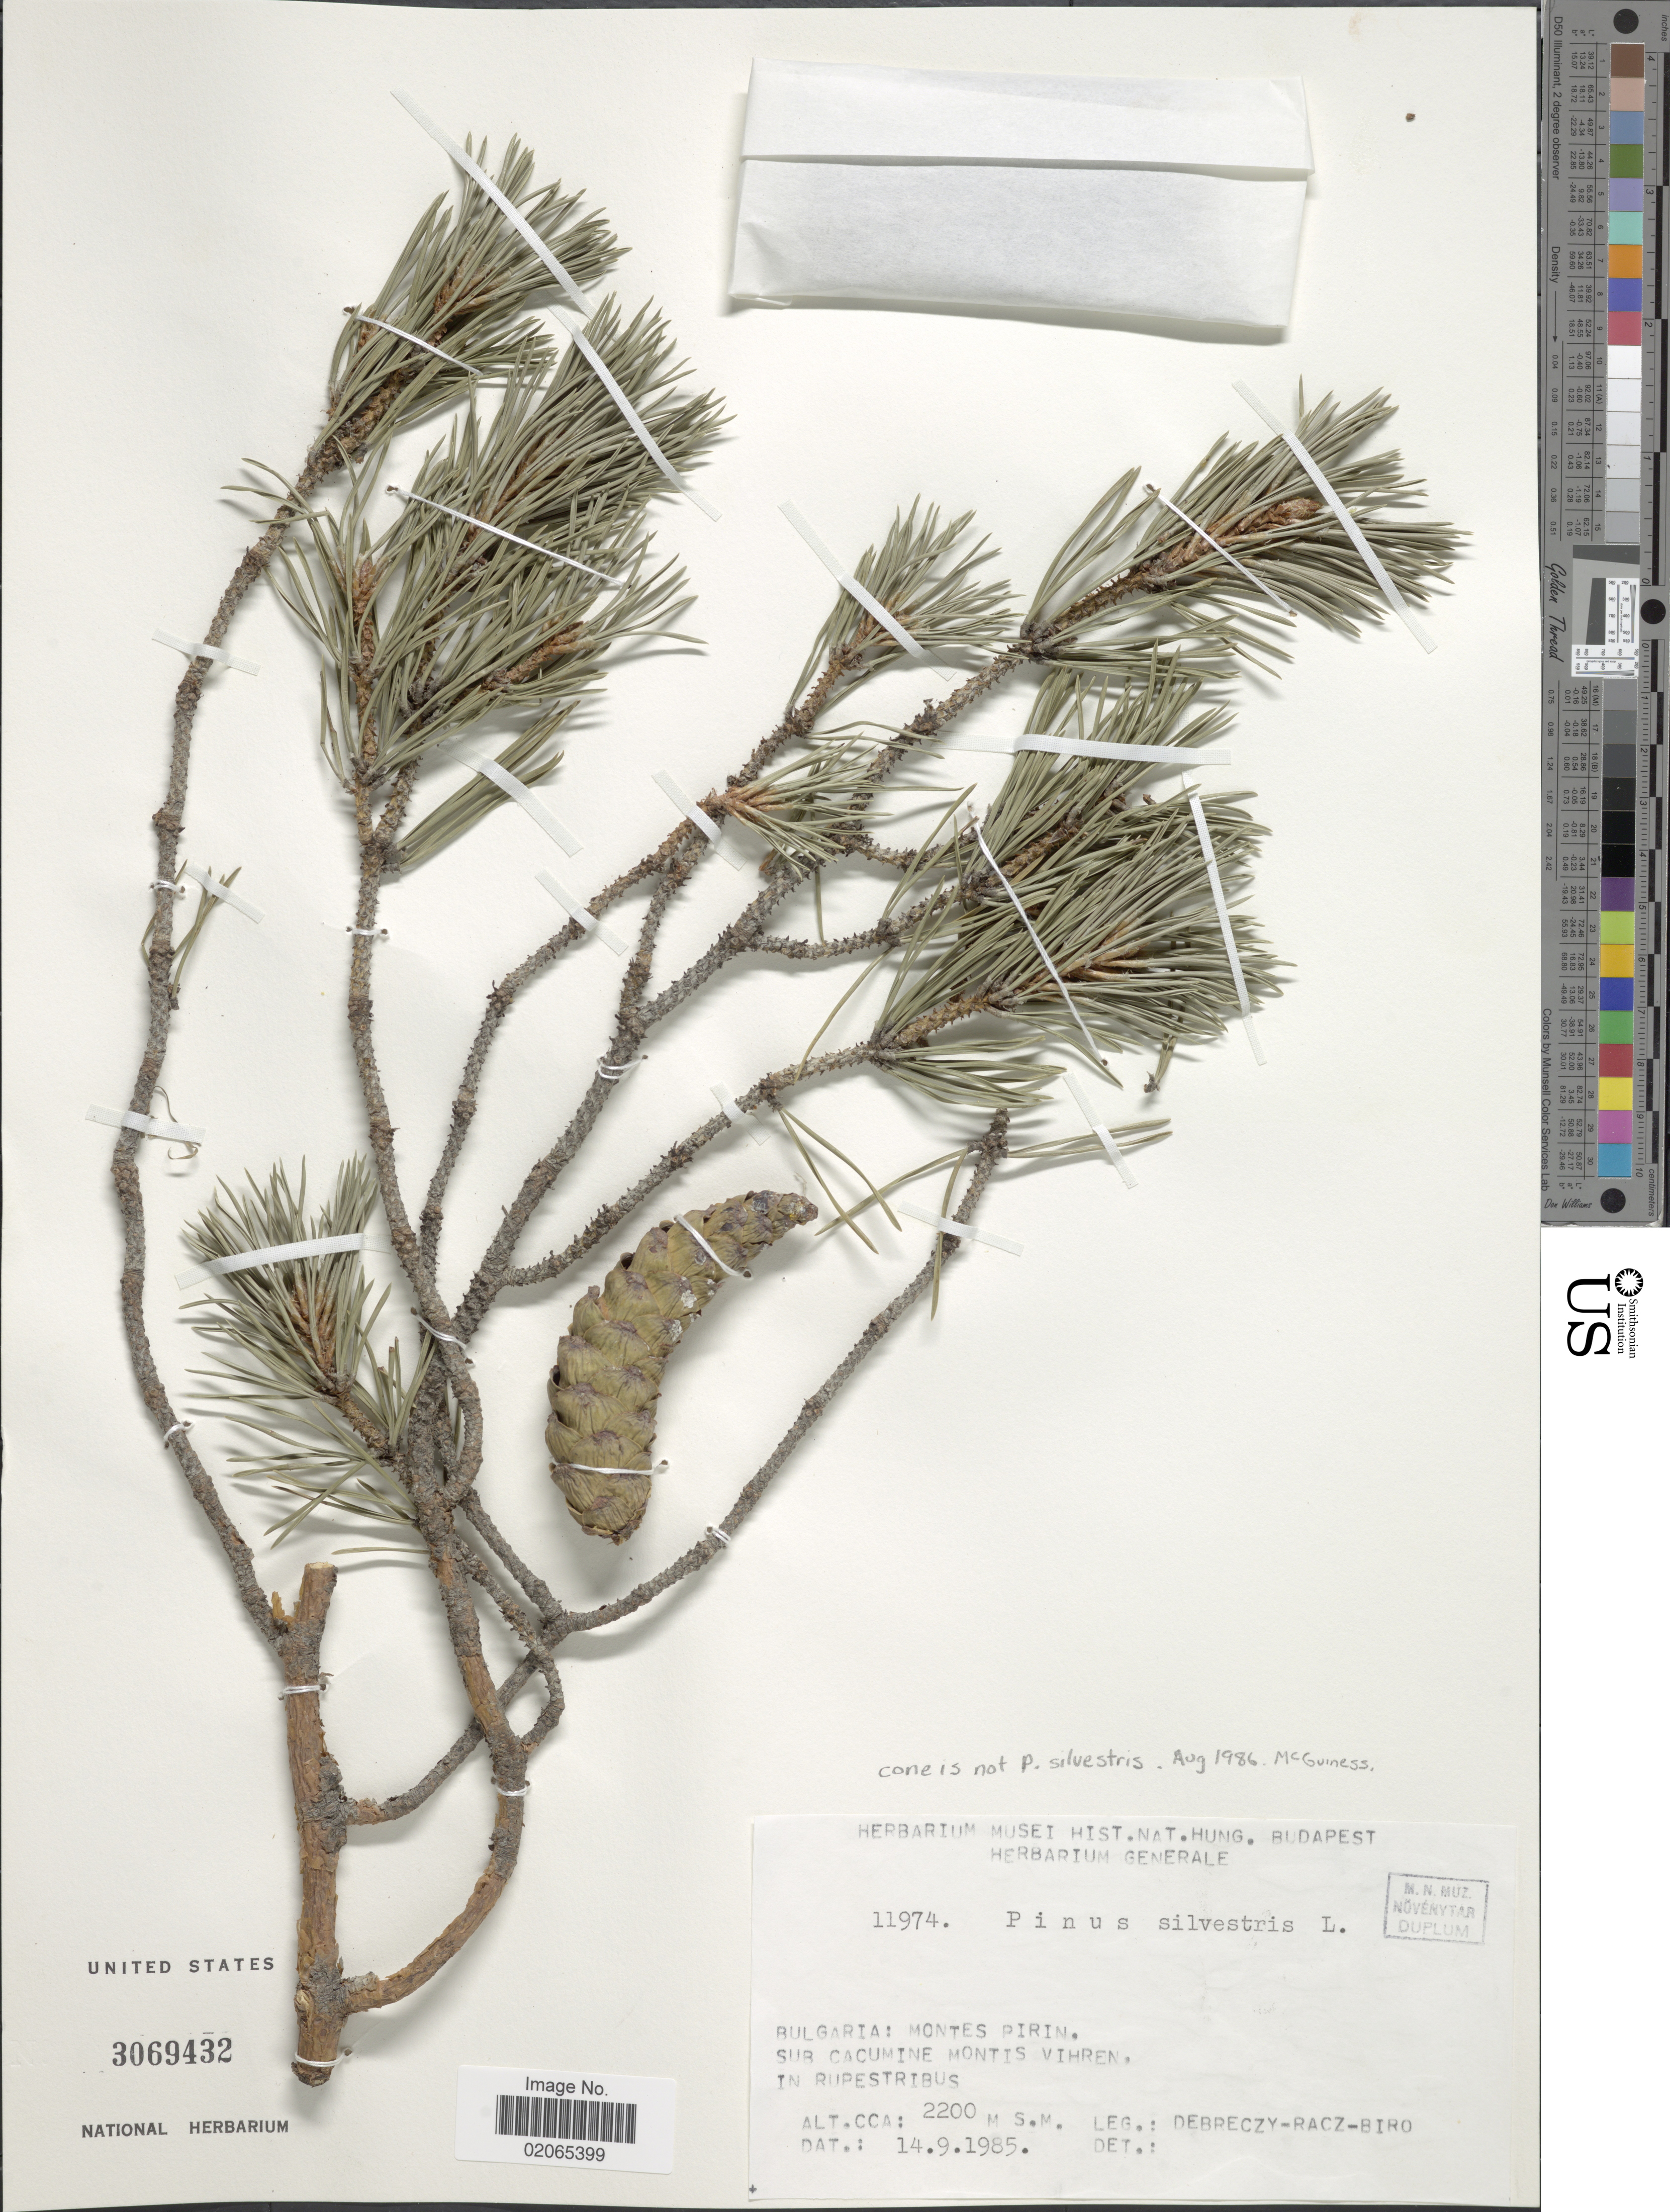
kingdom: Plantae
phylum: Tracheophyta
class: Pinopsida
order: Pinales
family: Pinaceae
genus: Pinus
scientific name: Pinus sylvestris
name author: L.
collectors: Debreczy, Rácz & Biro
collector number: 11974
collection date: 1985-09-14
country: Bulgaria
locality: Bulgaria: Montes Pirin. Sub Cacumine montis Vihren, in rupestribus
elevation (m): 2200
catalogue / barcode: US 3069432